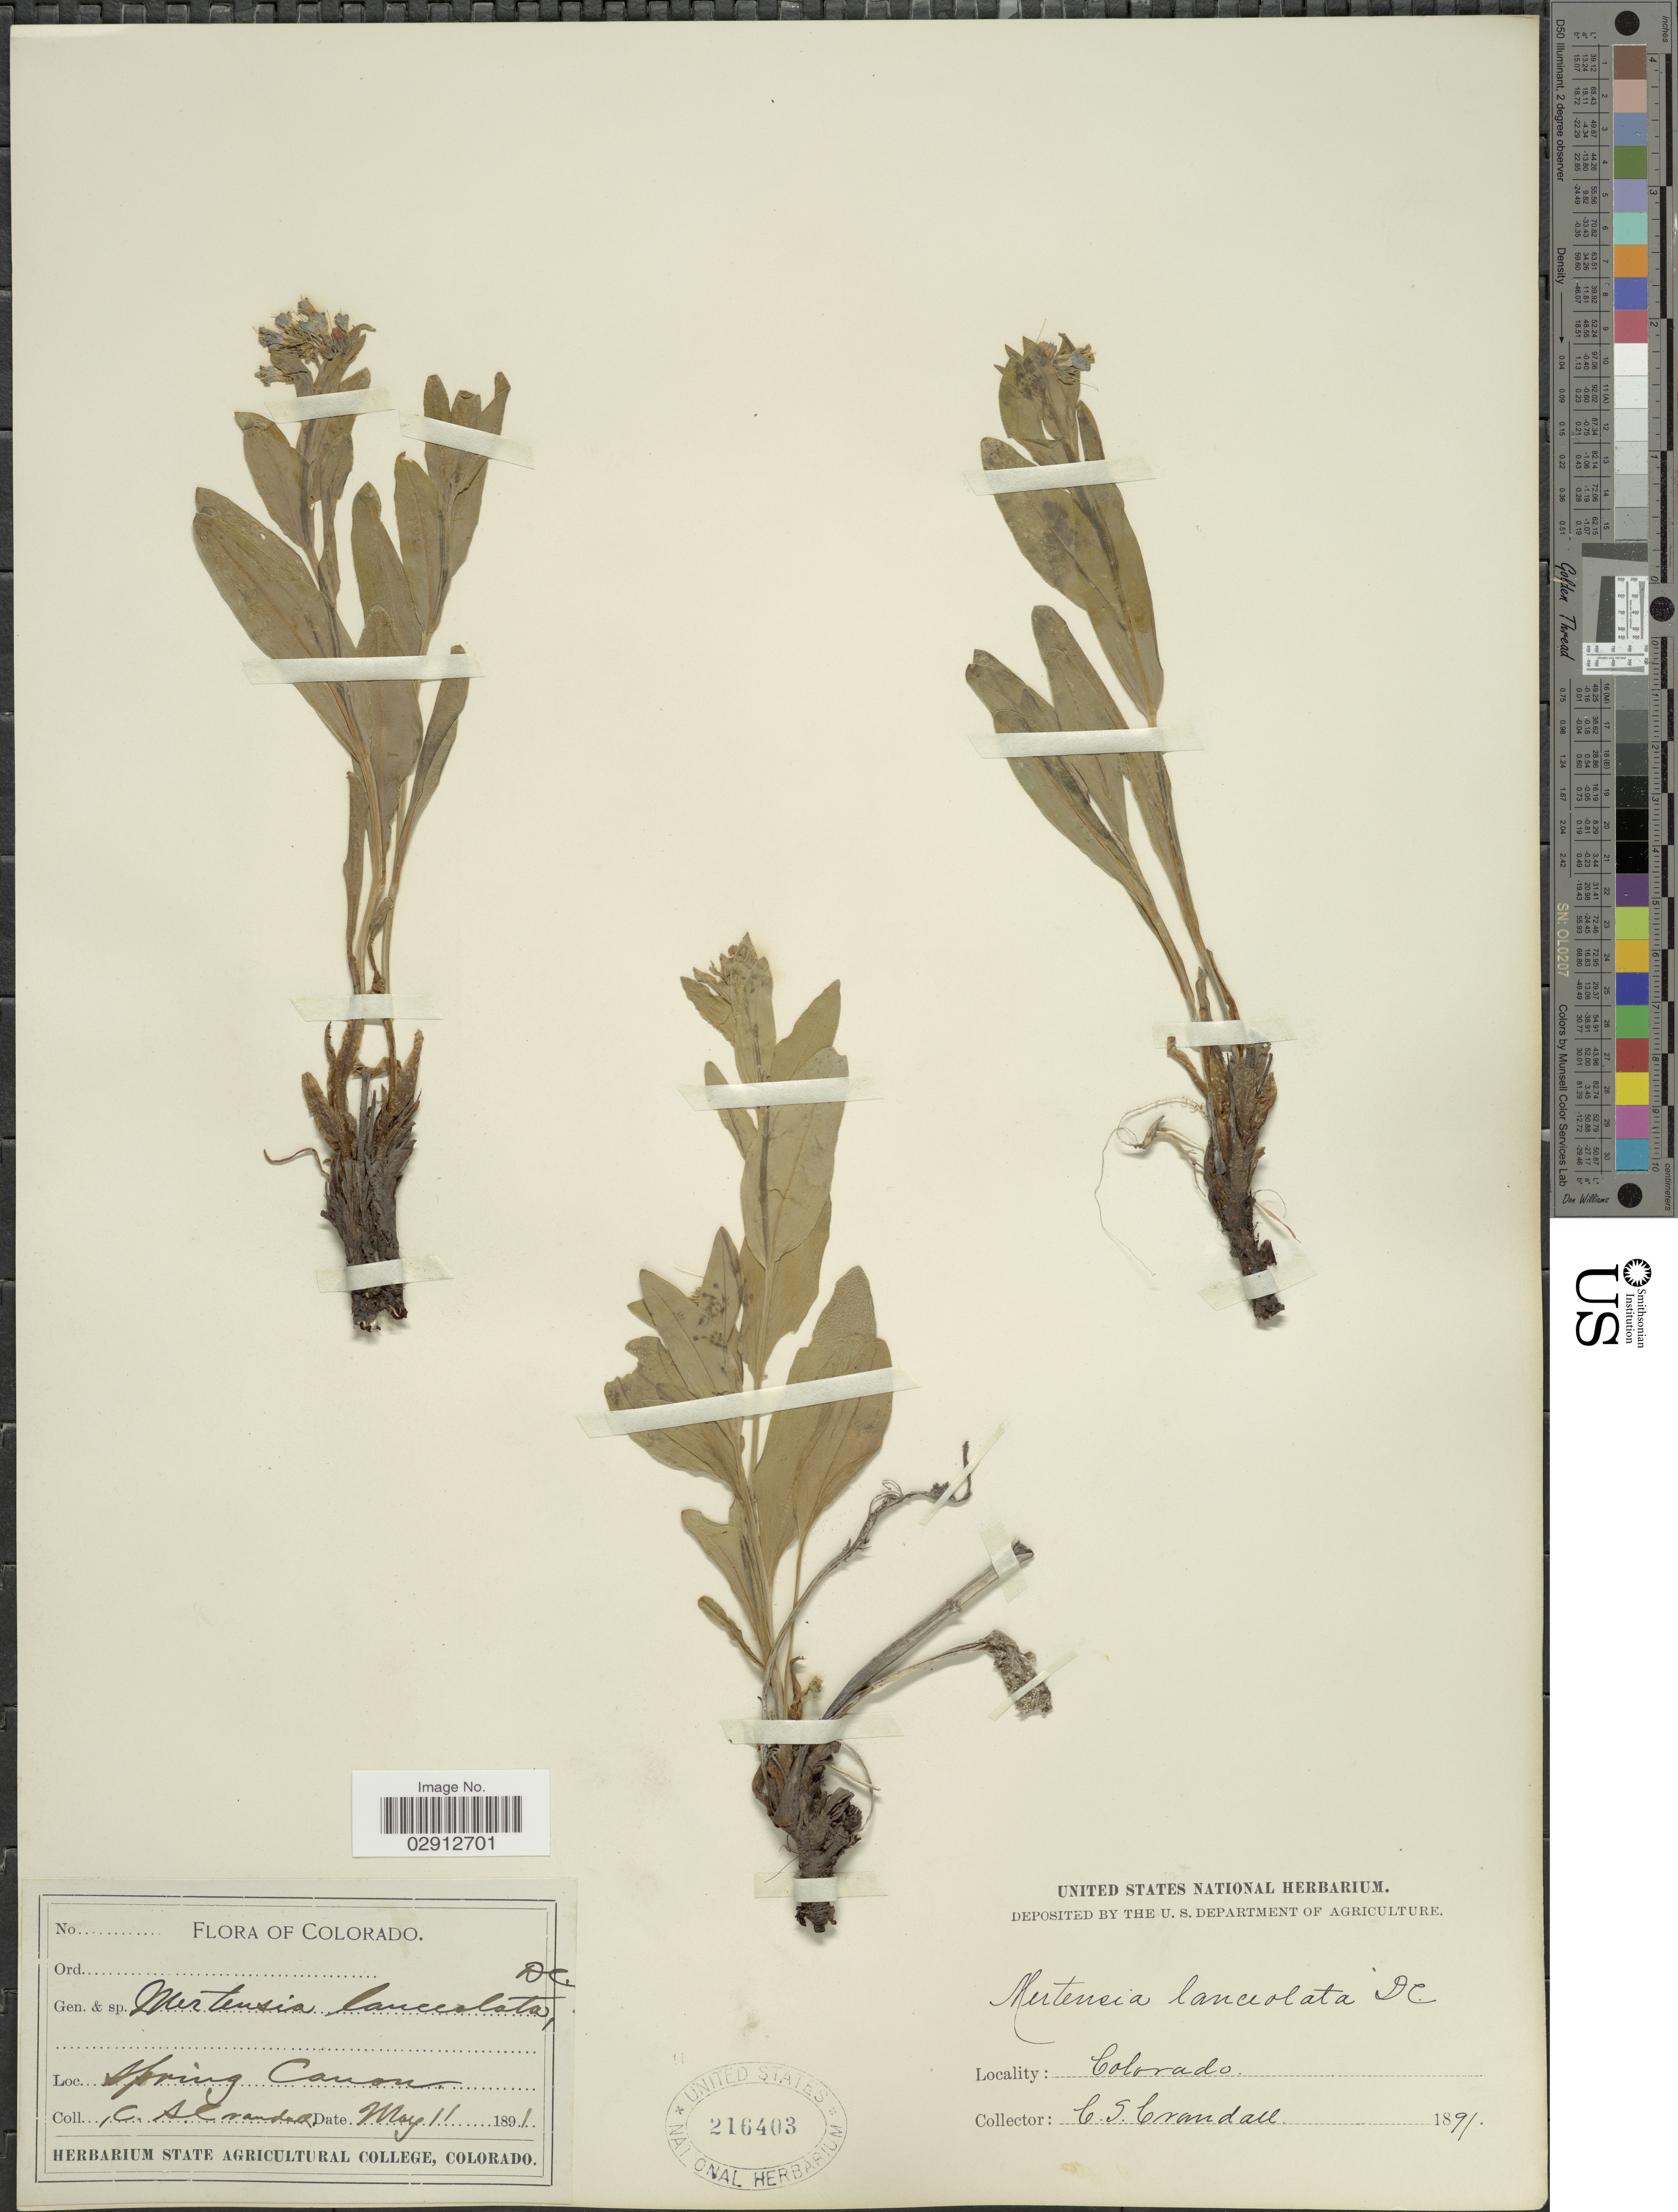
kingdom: Plantae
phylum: Tracheophyta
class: Magnoliopsida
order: Boraginales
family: Boraginaceae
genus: Mertensia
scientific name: Mertensia lanceolata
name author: (Pursh) DC. ex A. DC.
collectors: C. Crandall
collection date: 1891-05-11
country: United States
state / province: Colorado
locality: Spring Canon.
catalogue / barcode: US 216403